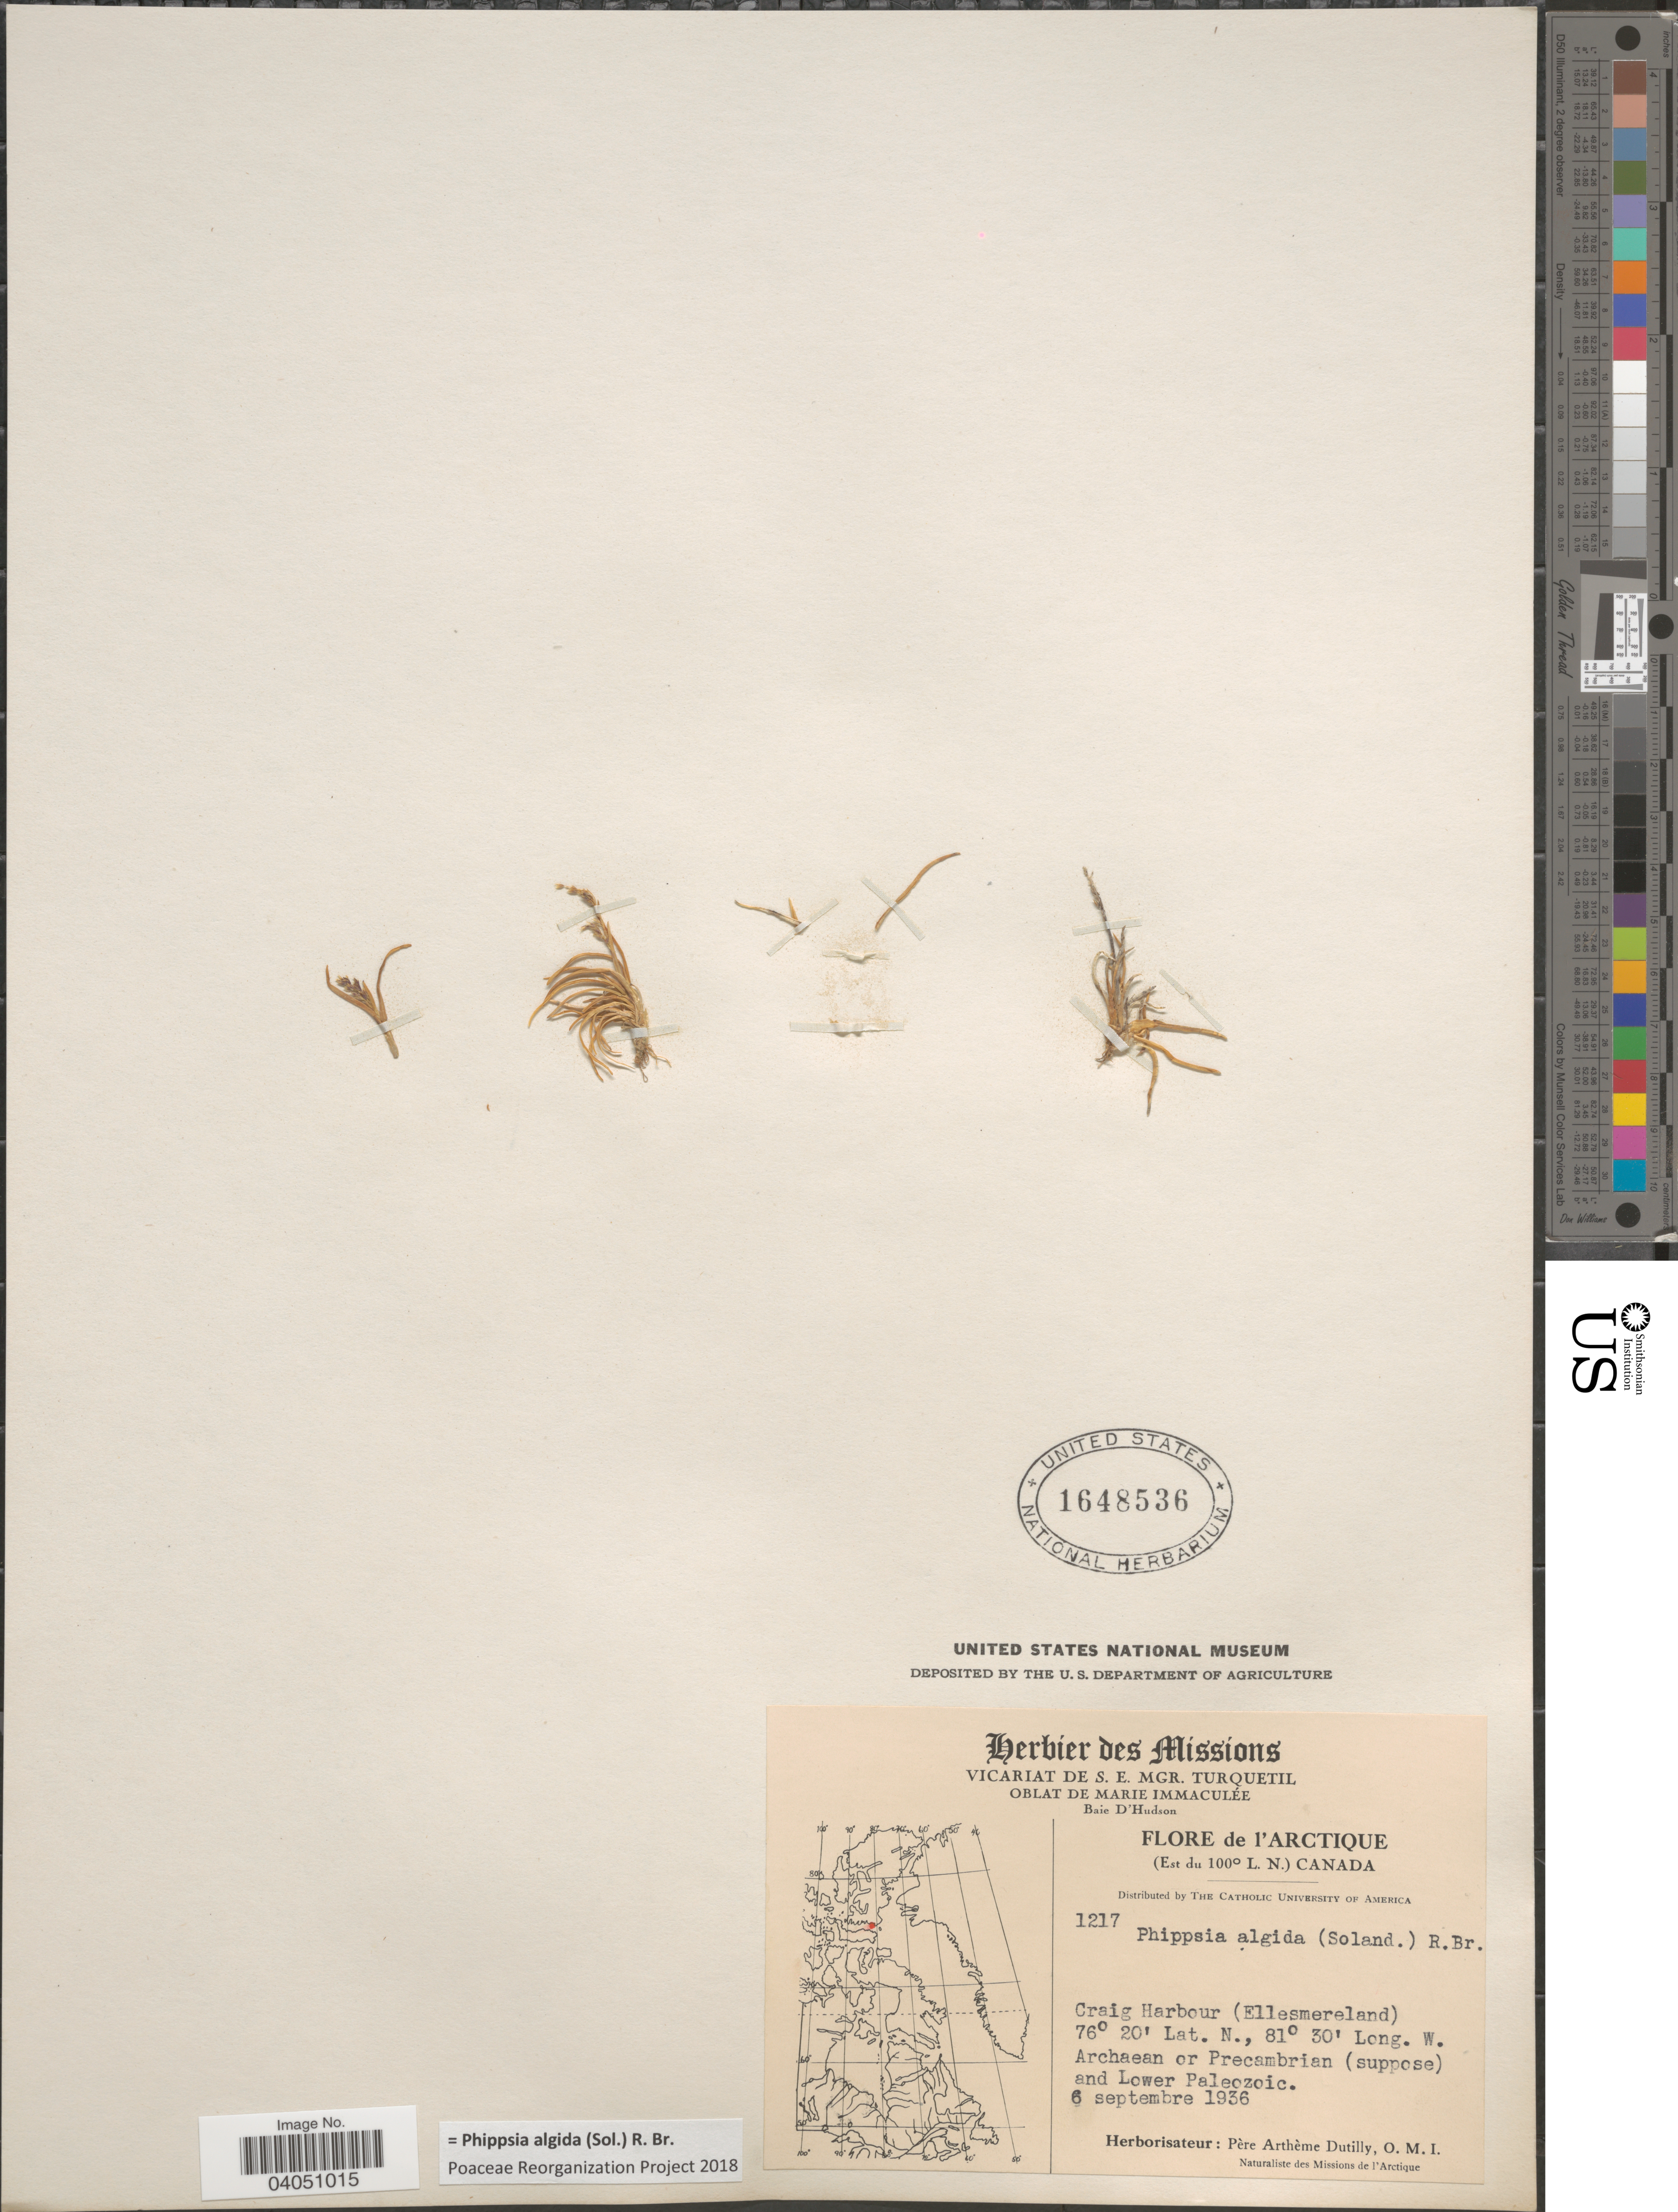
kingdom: Plantae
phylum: Tracheophyta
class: Liliopsida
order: Poales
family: Poaceae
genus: Phippsia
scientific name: Phippsia algida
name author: (Sol.) R. Br.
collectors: P. Dutilly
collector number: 1217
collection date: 1936-09-06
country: Canada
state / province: Nunavut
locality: L'Arctique. (Est du 100°L. N.). Craig Harbour (Ellesmereland).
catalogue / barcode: US 1648536